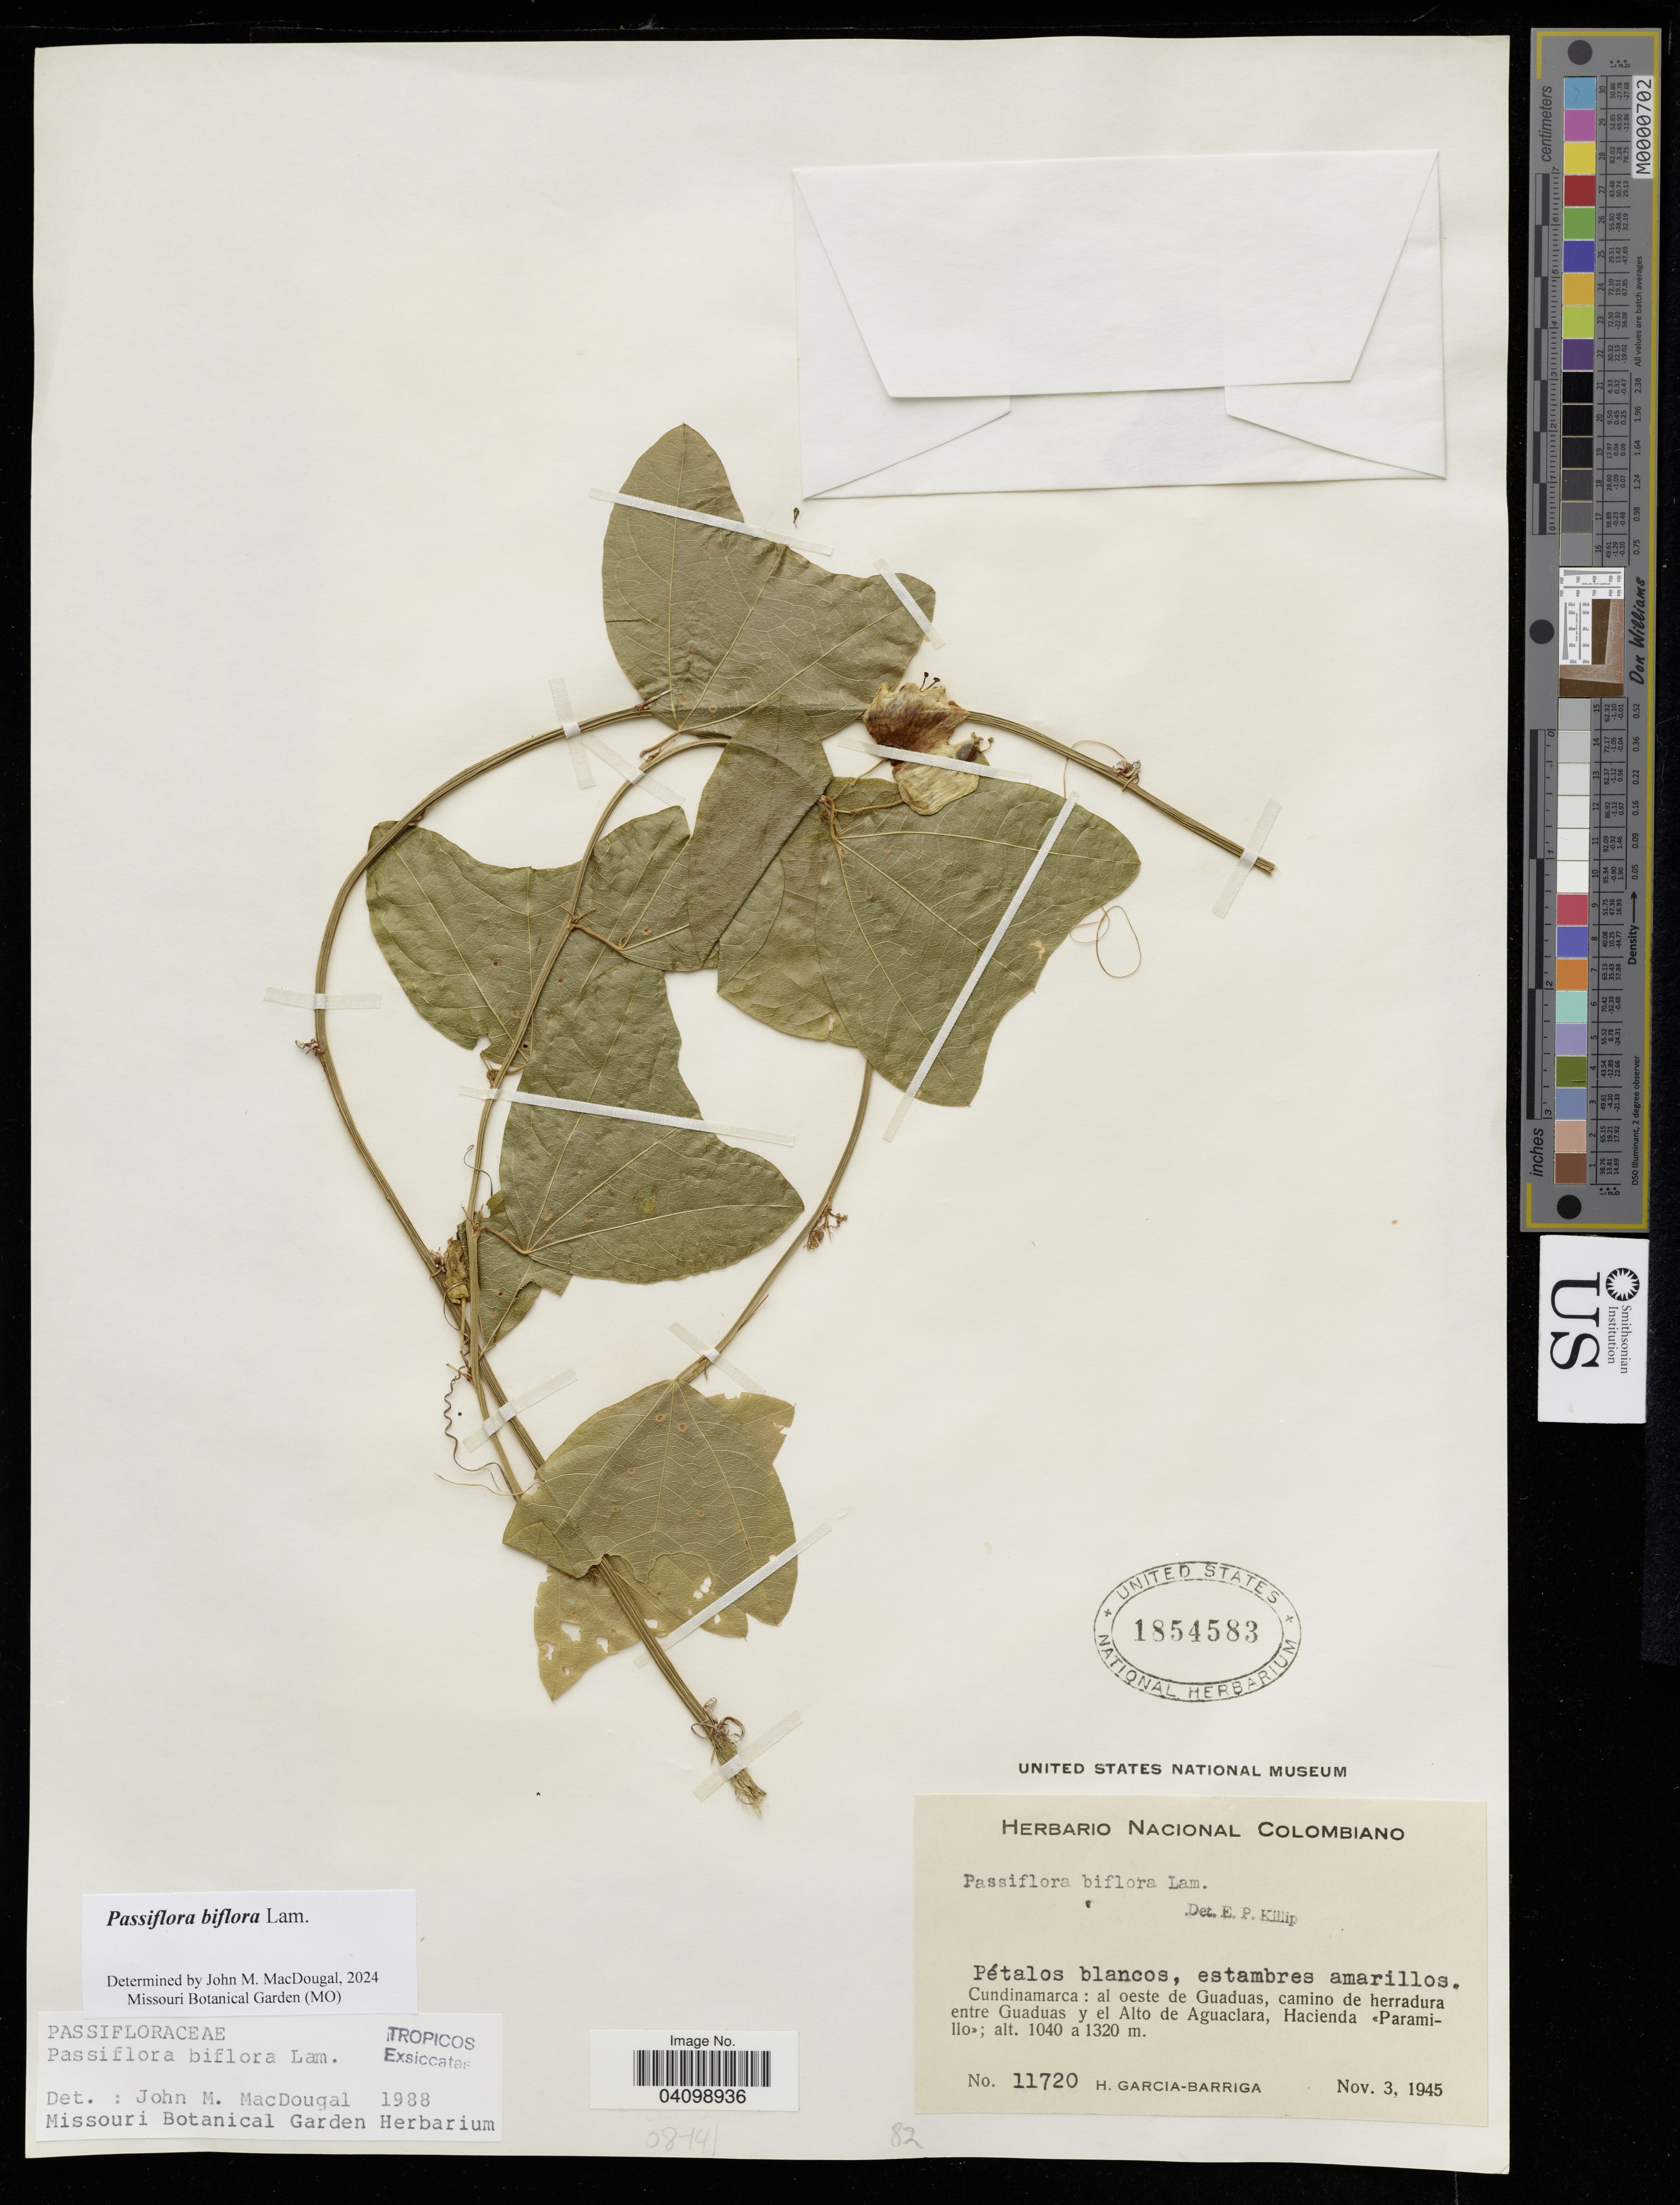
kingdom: Plantae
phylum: Tracheophyta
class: Magnoliopsida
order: Malpighiales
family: Passifloraceae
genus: Passiflora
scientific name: Passiflora biflora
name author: Lam.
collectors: H. García Barriga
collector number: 11720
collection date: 1945-11-03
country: Colombia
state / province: Cundinamarca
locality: Al oeste de Guaduas, camino de herradura entre Guaduas y el Alto de Aguaclara, Hacienda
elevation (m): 1040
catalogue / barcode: US 1854583